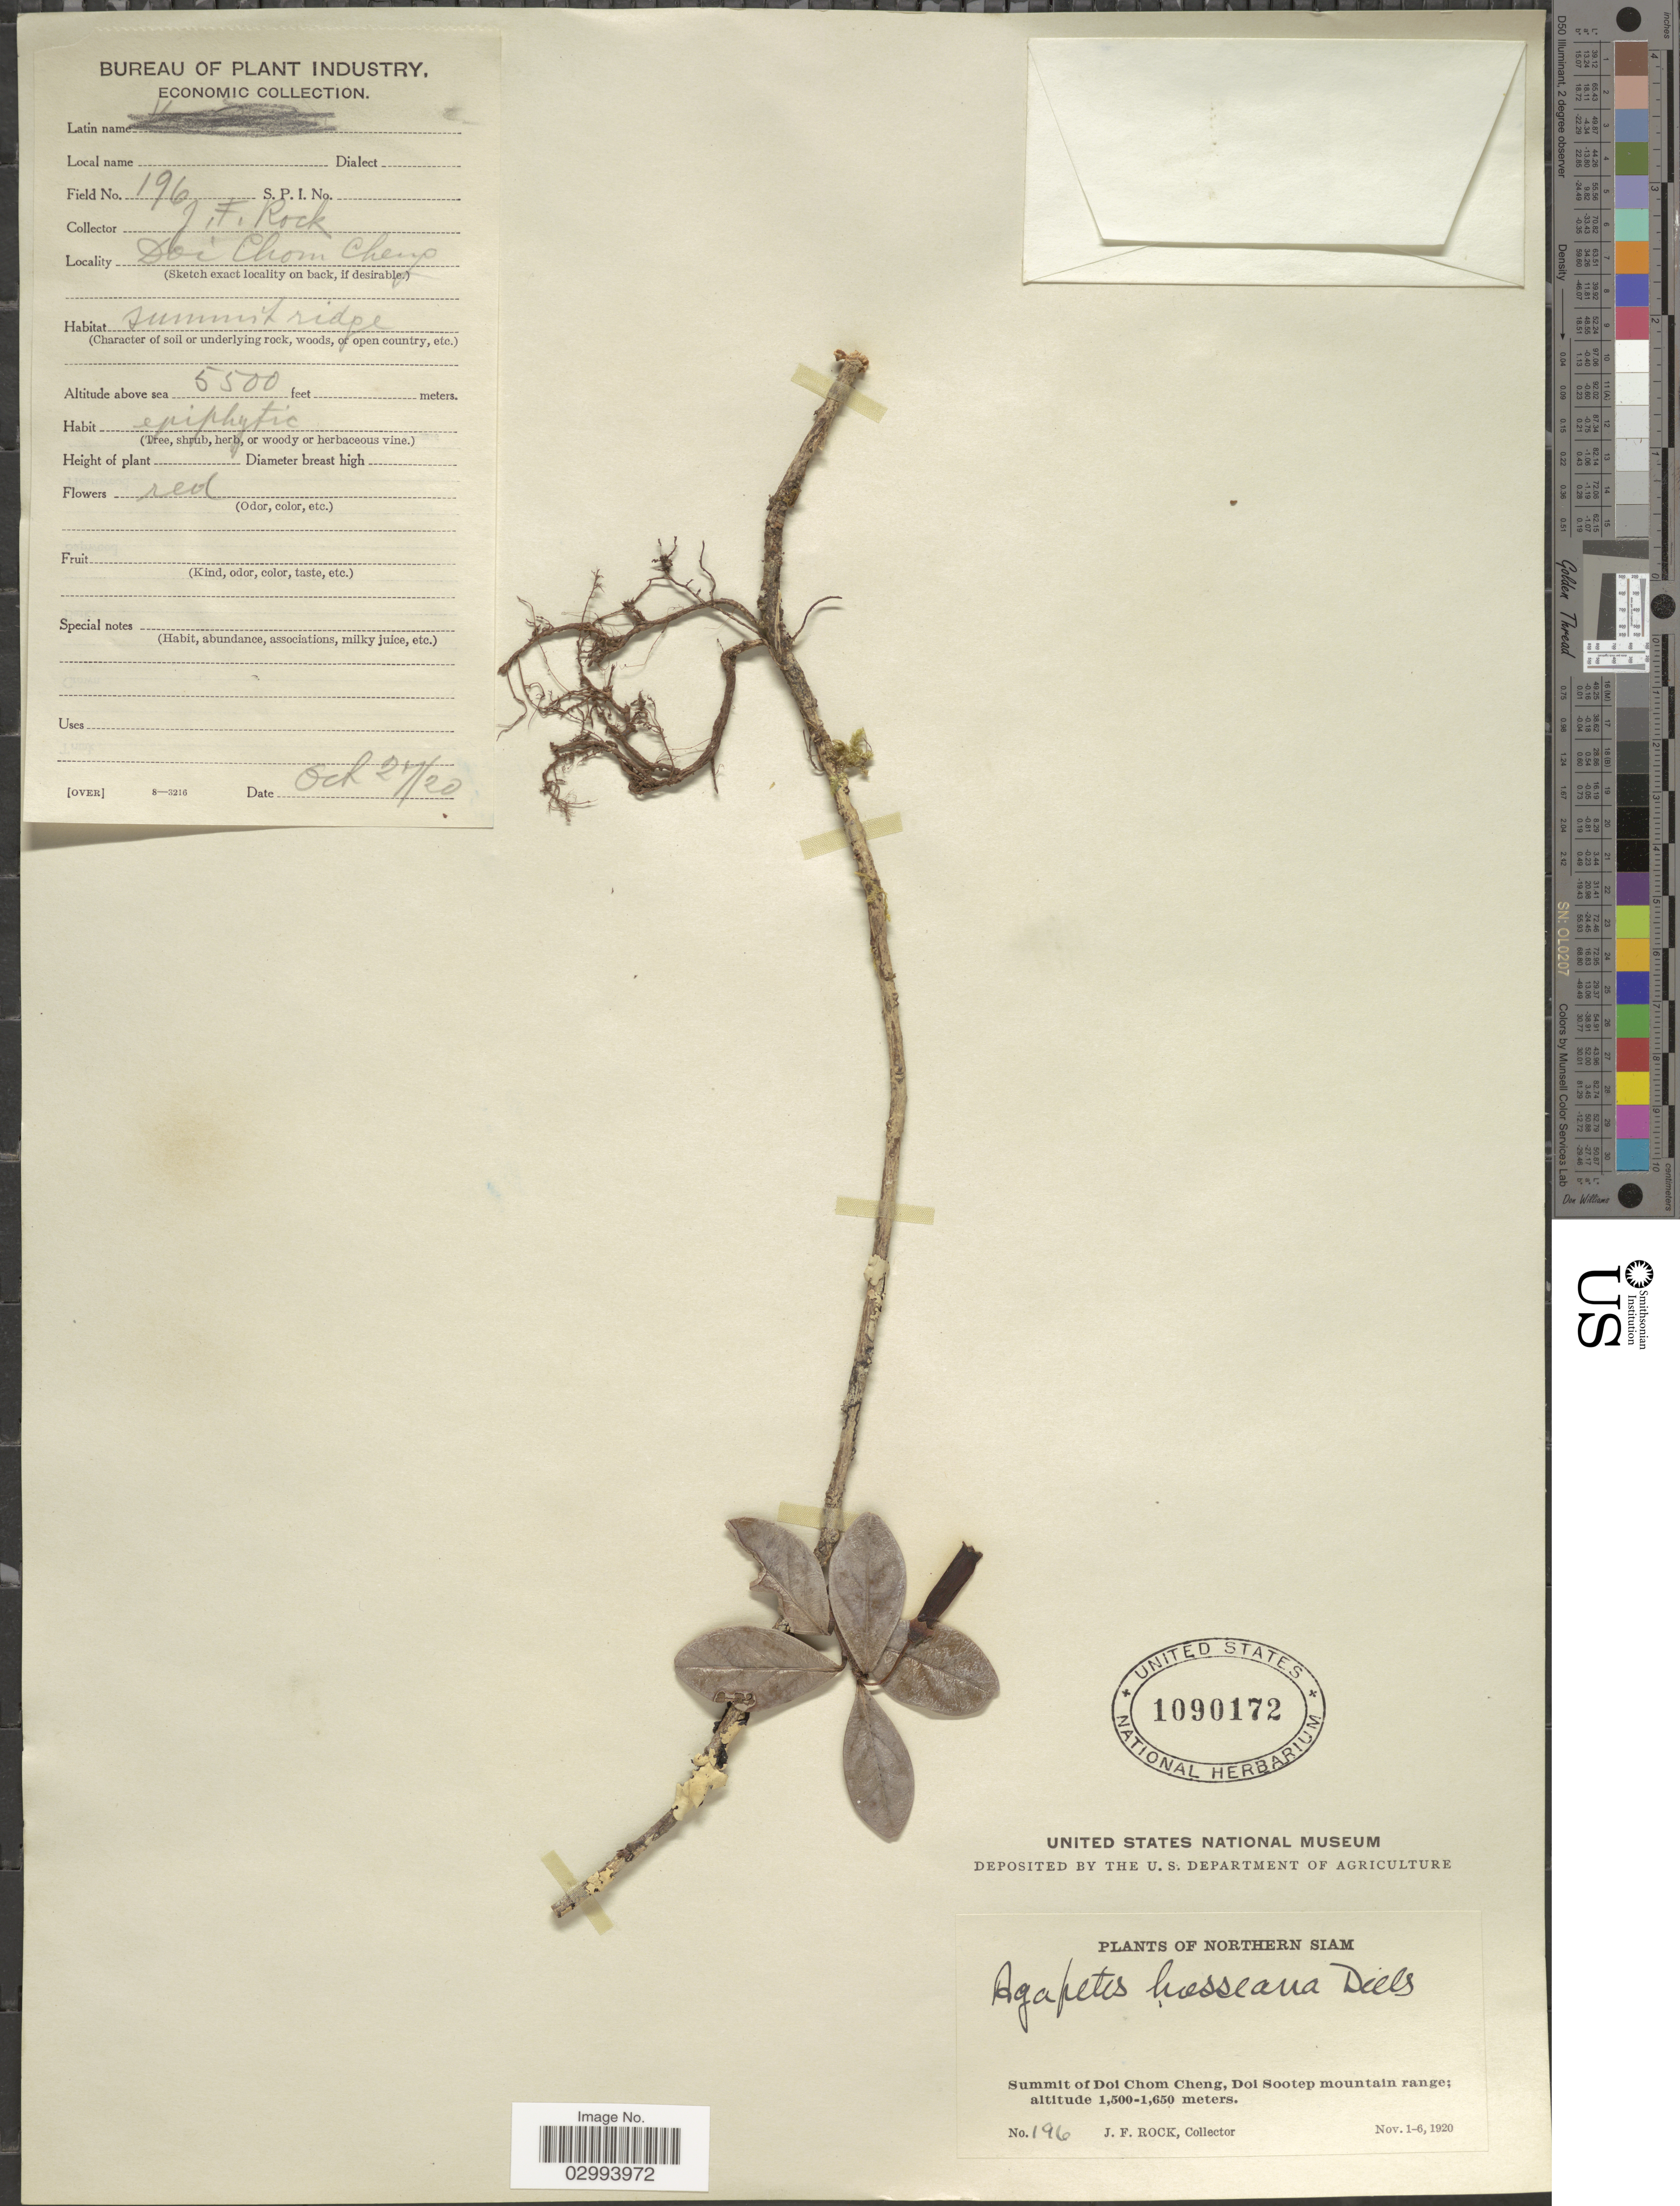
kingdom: Plantae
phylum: Tracheophyta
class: Magnoliopsida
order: Ericales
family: Ericaceae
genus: Agapetes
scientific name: Agapetes hosseana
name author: Diels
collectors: J. Rock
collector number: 196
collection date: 1920-10-27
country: Thailand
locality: Northern Siam. Summit of Doi Chom Cheng, Doi Sootep mountain range.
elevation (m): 1676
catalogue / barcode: US 1090172